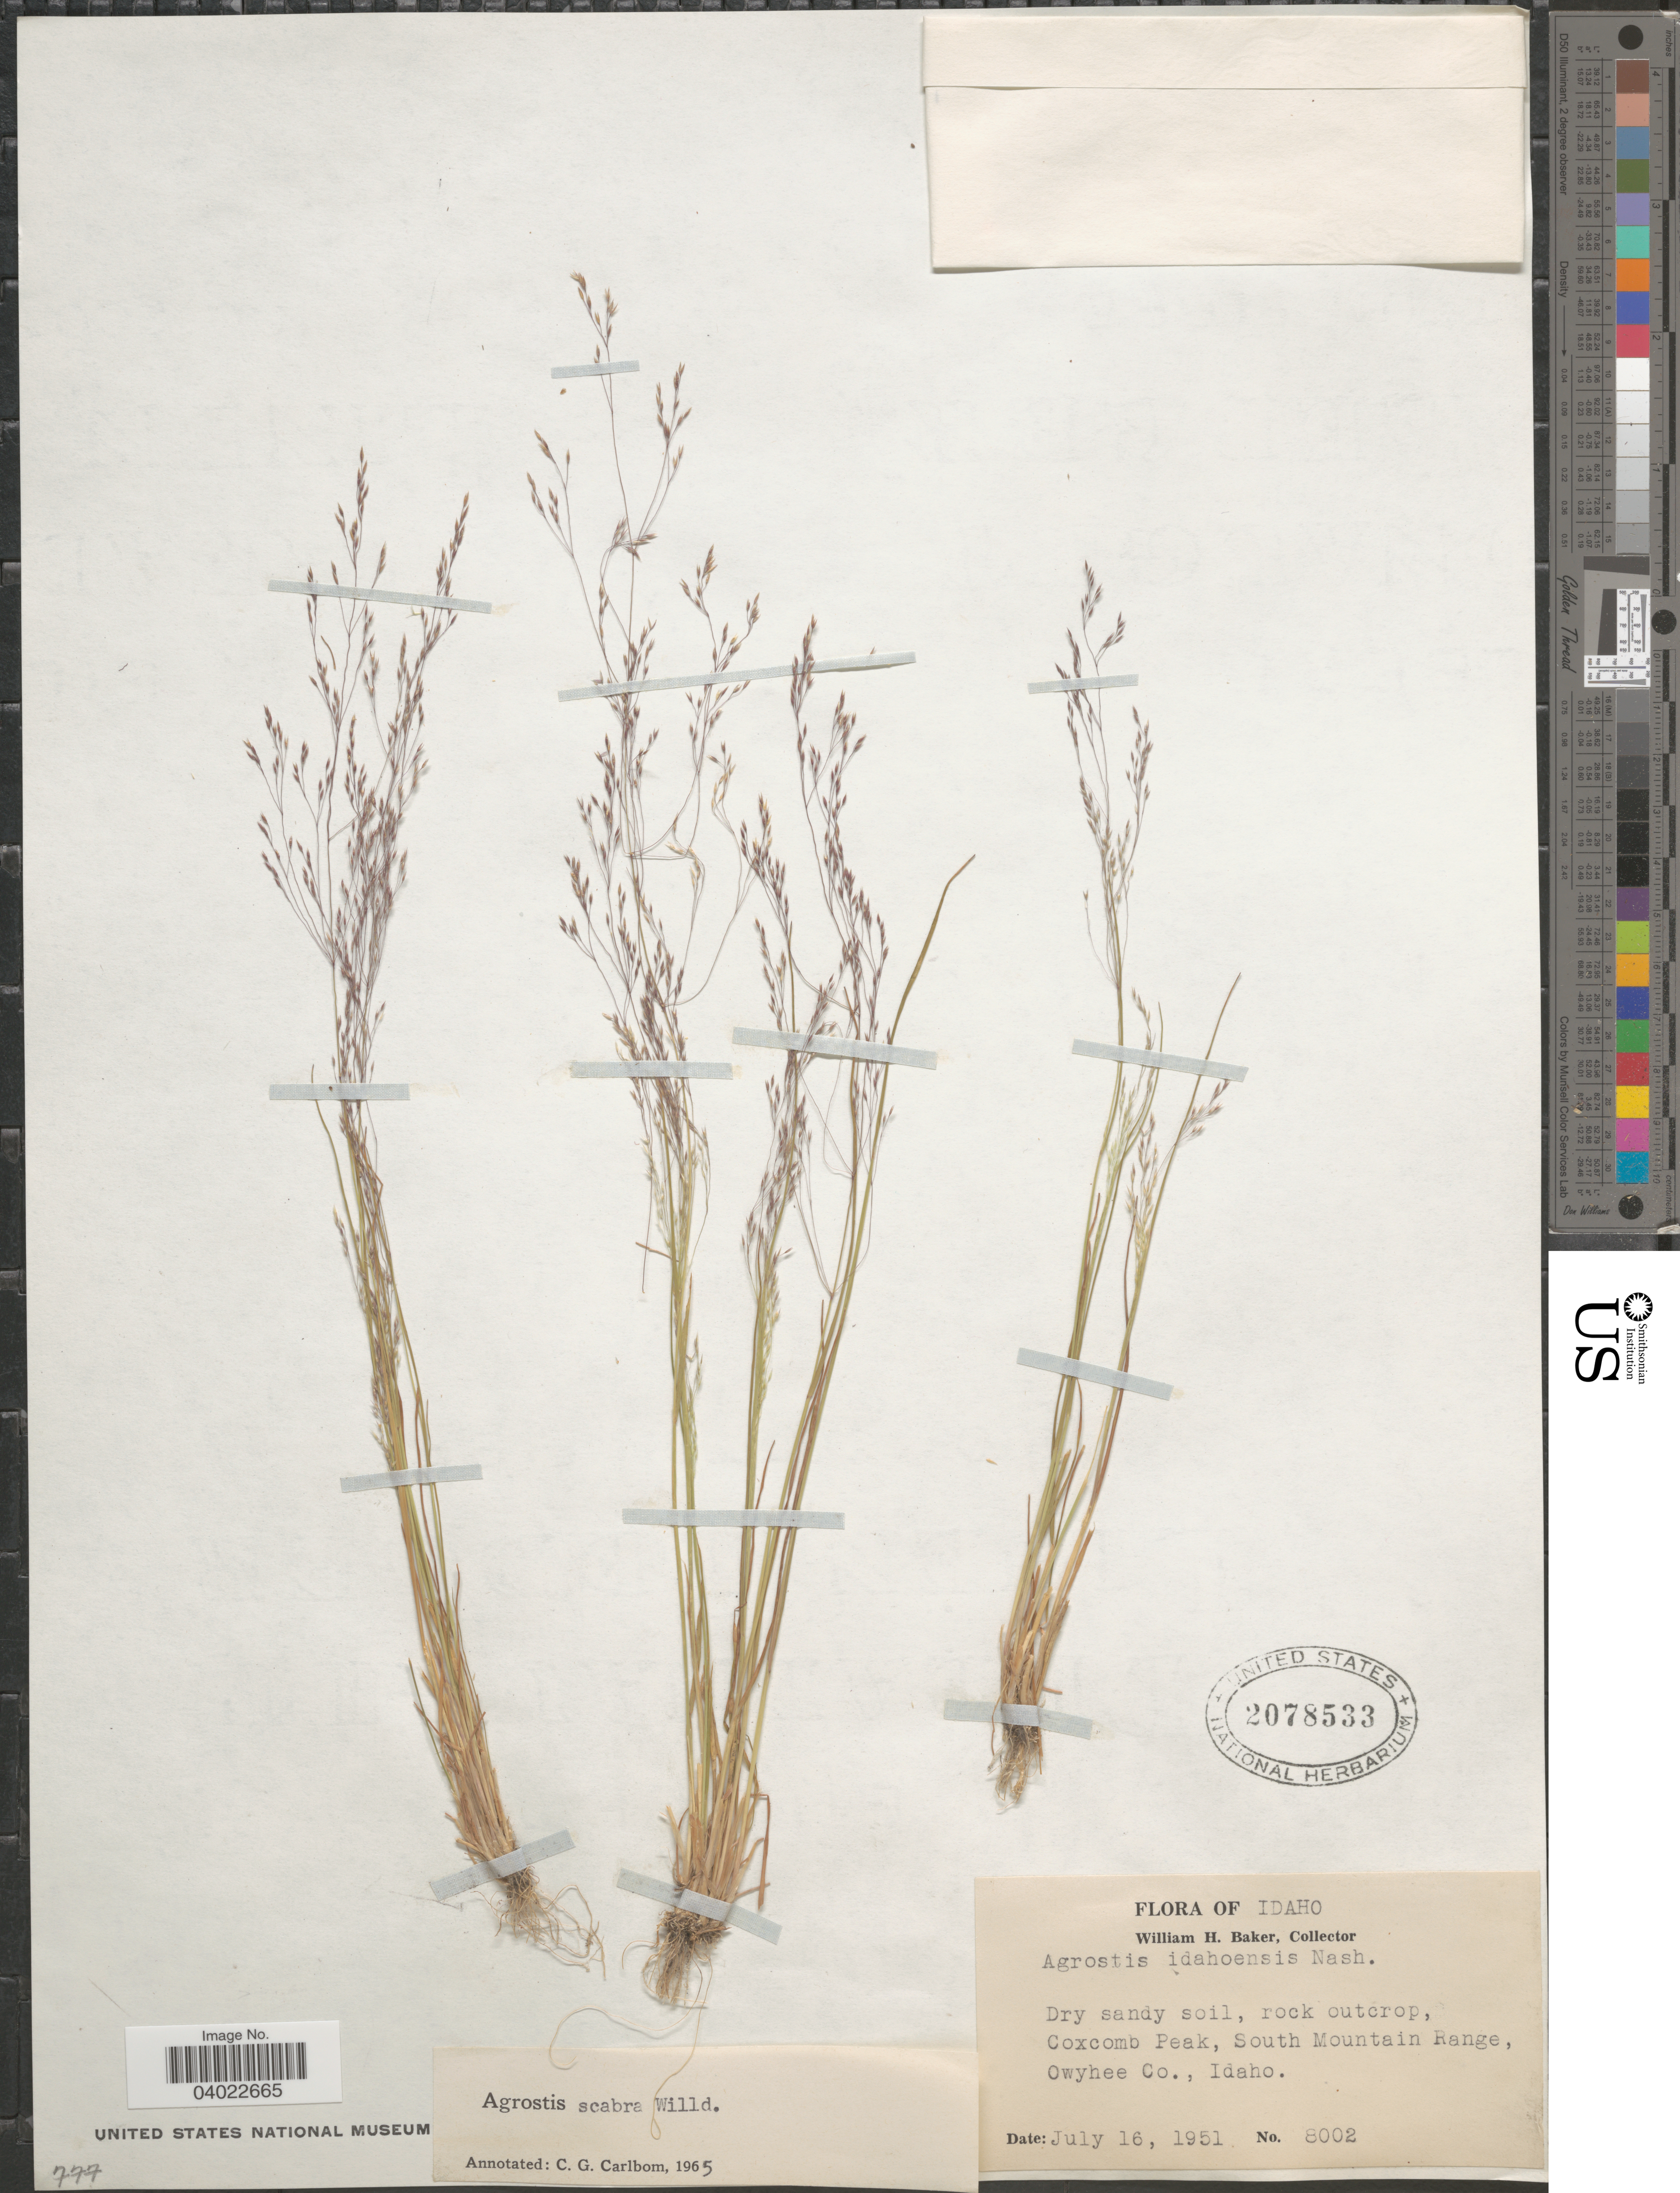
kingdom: Plantae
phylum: Tracheophyta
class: Liliopsida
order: Poales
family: Poaceae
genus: Agrostis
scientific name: Agrostis scabra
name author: Willd.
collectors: W. H. Baker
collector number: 8002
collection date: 1951-07-16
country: United States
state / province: Idaho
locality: Coxcomb Peak, South Mountain Range, Owyhee Co.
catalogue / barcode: US 2078533